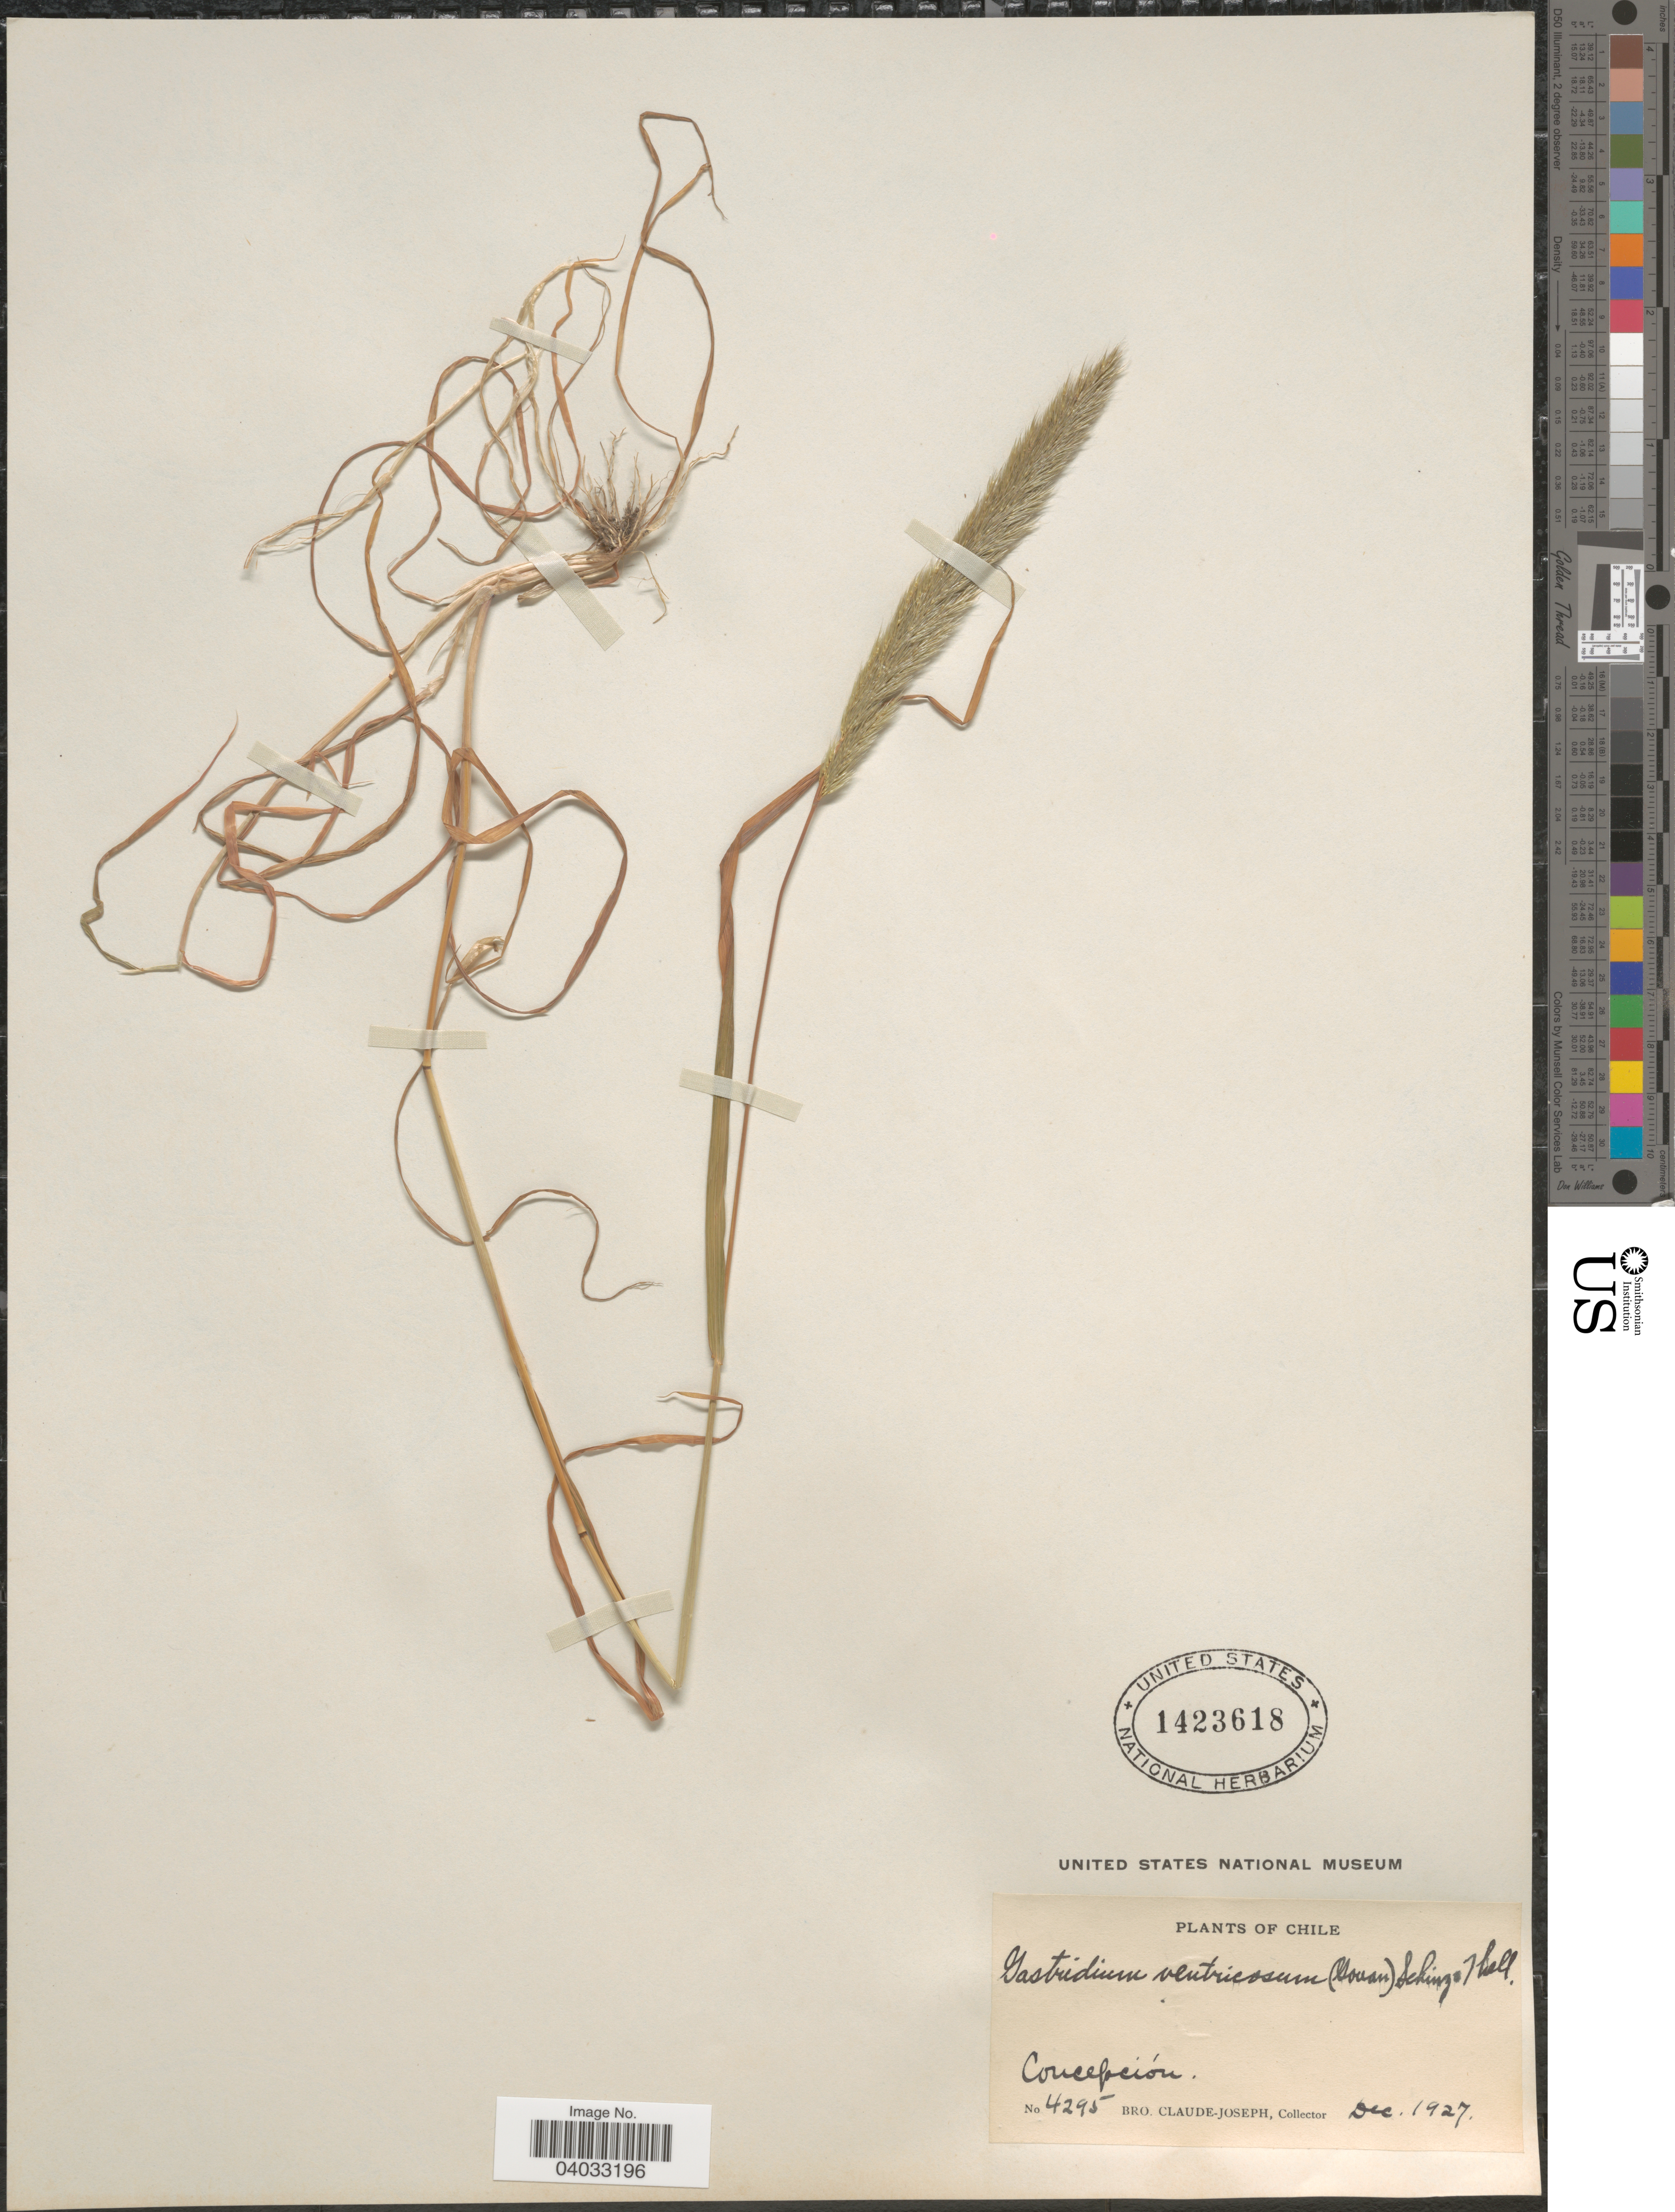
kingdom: Plantae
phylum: Tracheophyta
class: Liliopsida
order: Poales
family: Poaceae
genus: Gastridium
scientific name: Gastridium ventricosum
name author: (Gouan) Schinz & Thell.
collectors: Bro. Claude-Joseph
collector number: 4295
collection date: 1927-12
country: Chile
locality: Concepción.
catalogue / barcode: US 1423618